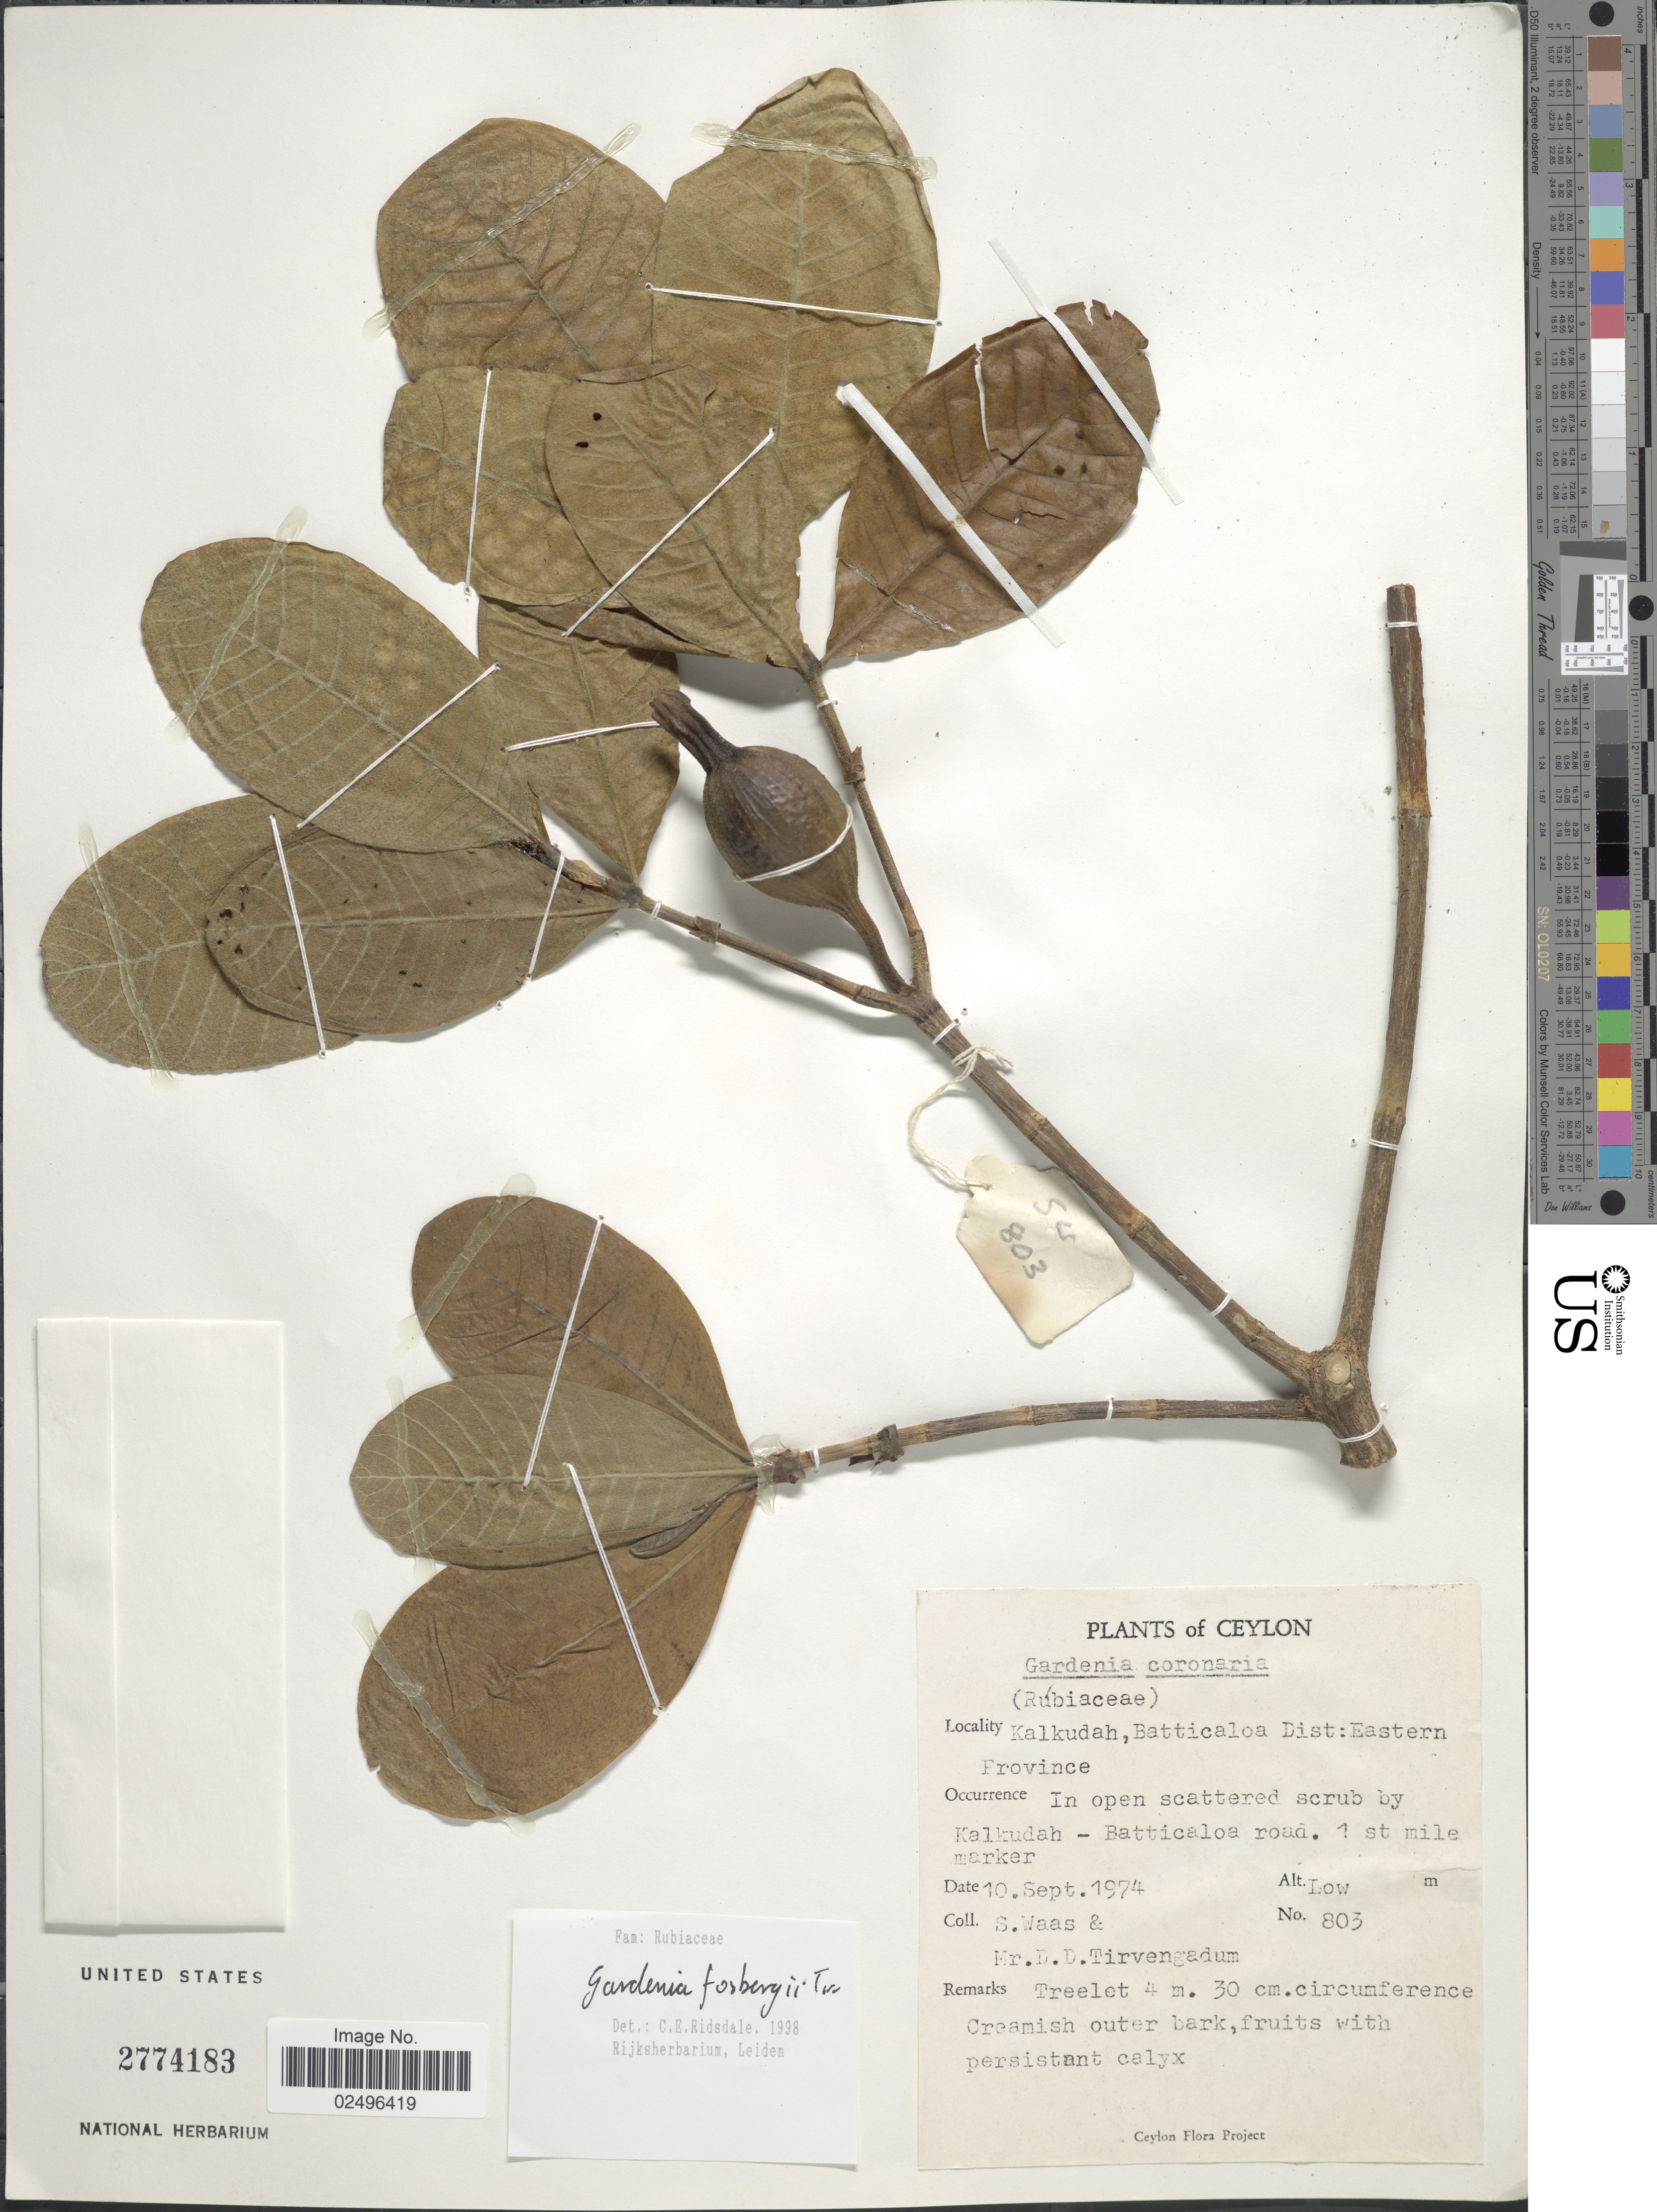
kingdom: Plantae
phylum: Tracheophyta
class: Magnoliopsida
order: Gentianales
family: Rubiaceae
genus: Gardenia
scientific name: Gardenia fosbergii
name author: Tirveng.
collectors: S. Waas & D. Tirvengadum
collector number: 803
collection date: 1974-09-10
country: Sri Lanka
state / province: Eastern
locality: Ceylon, Kalkudah, Batticalao Dist.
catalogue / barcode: US 2774183